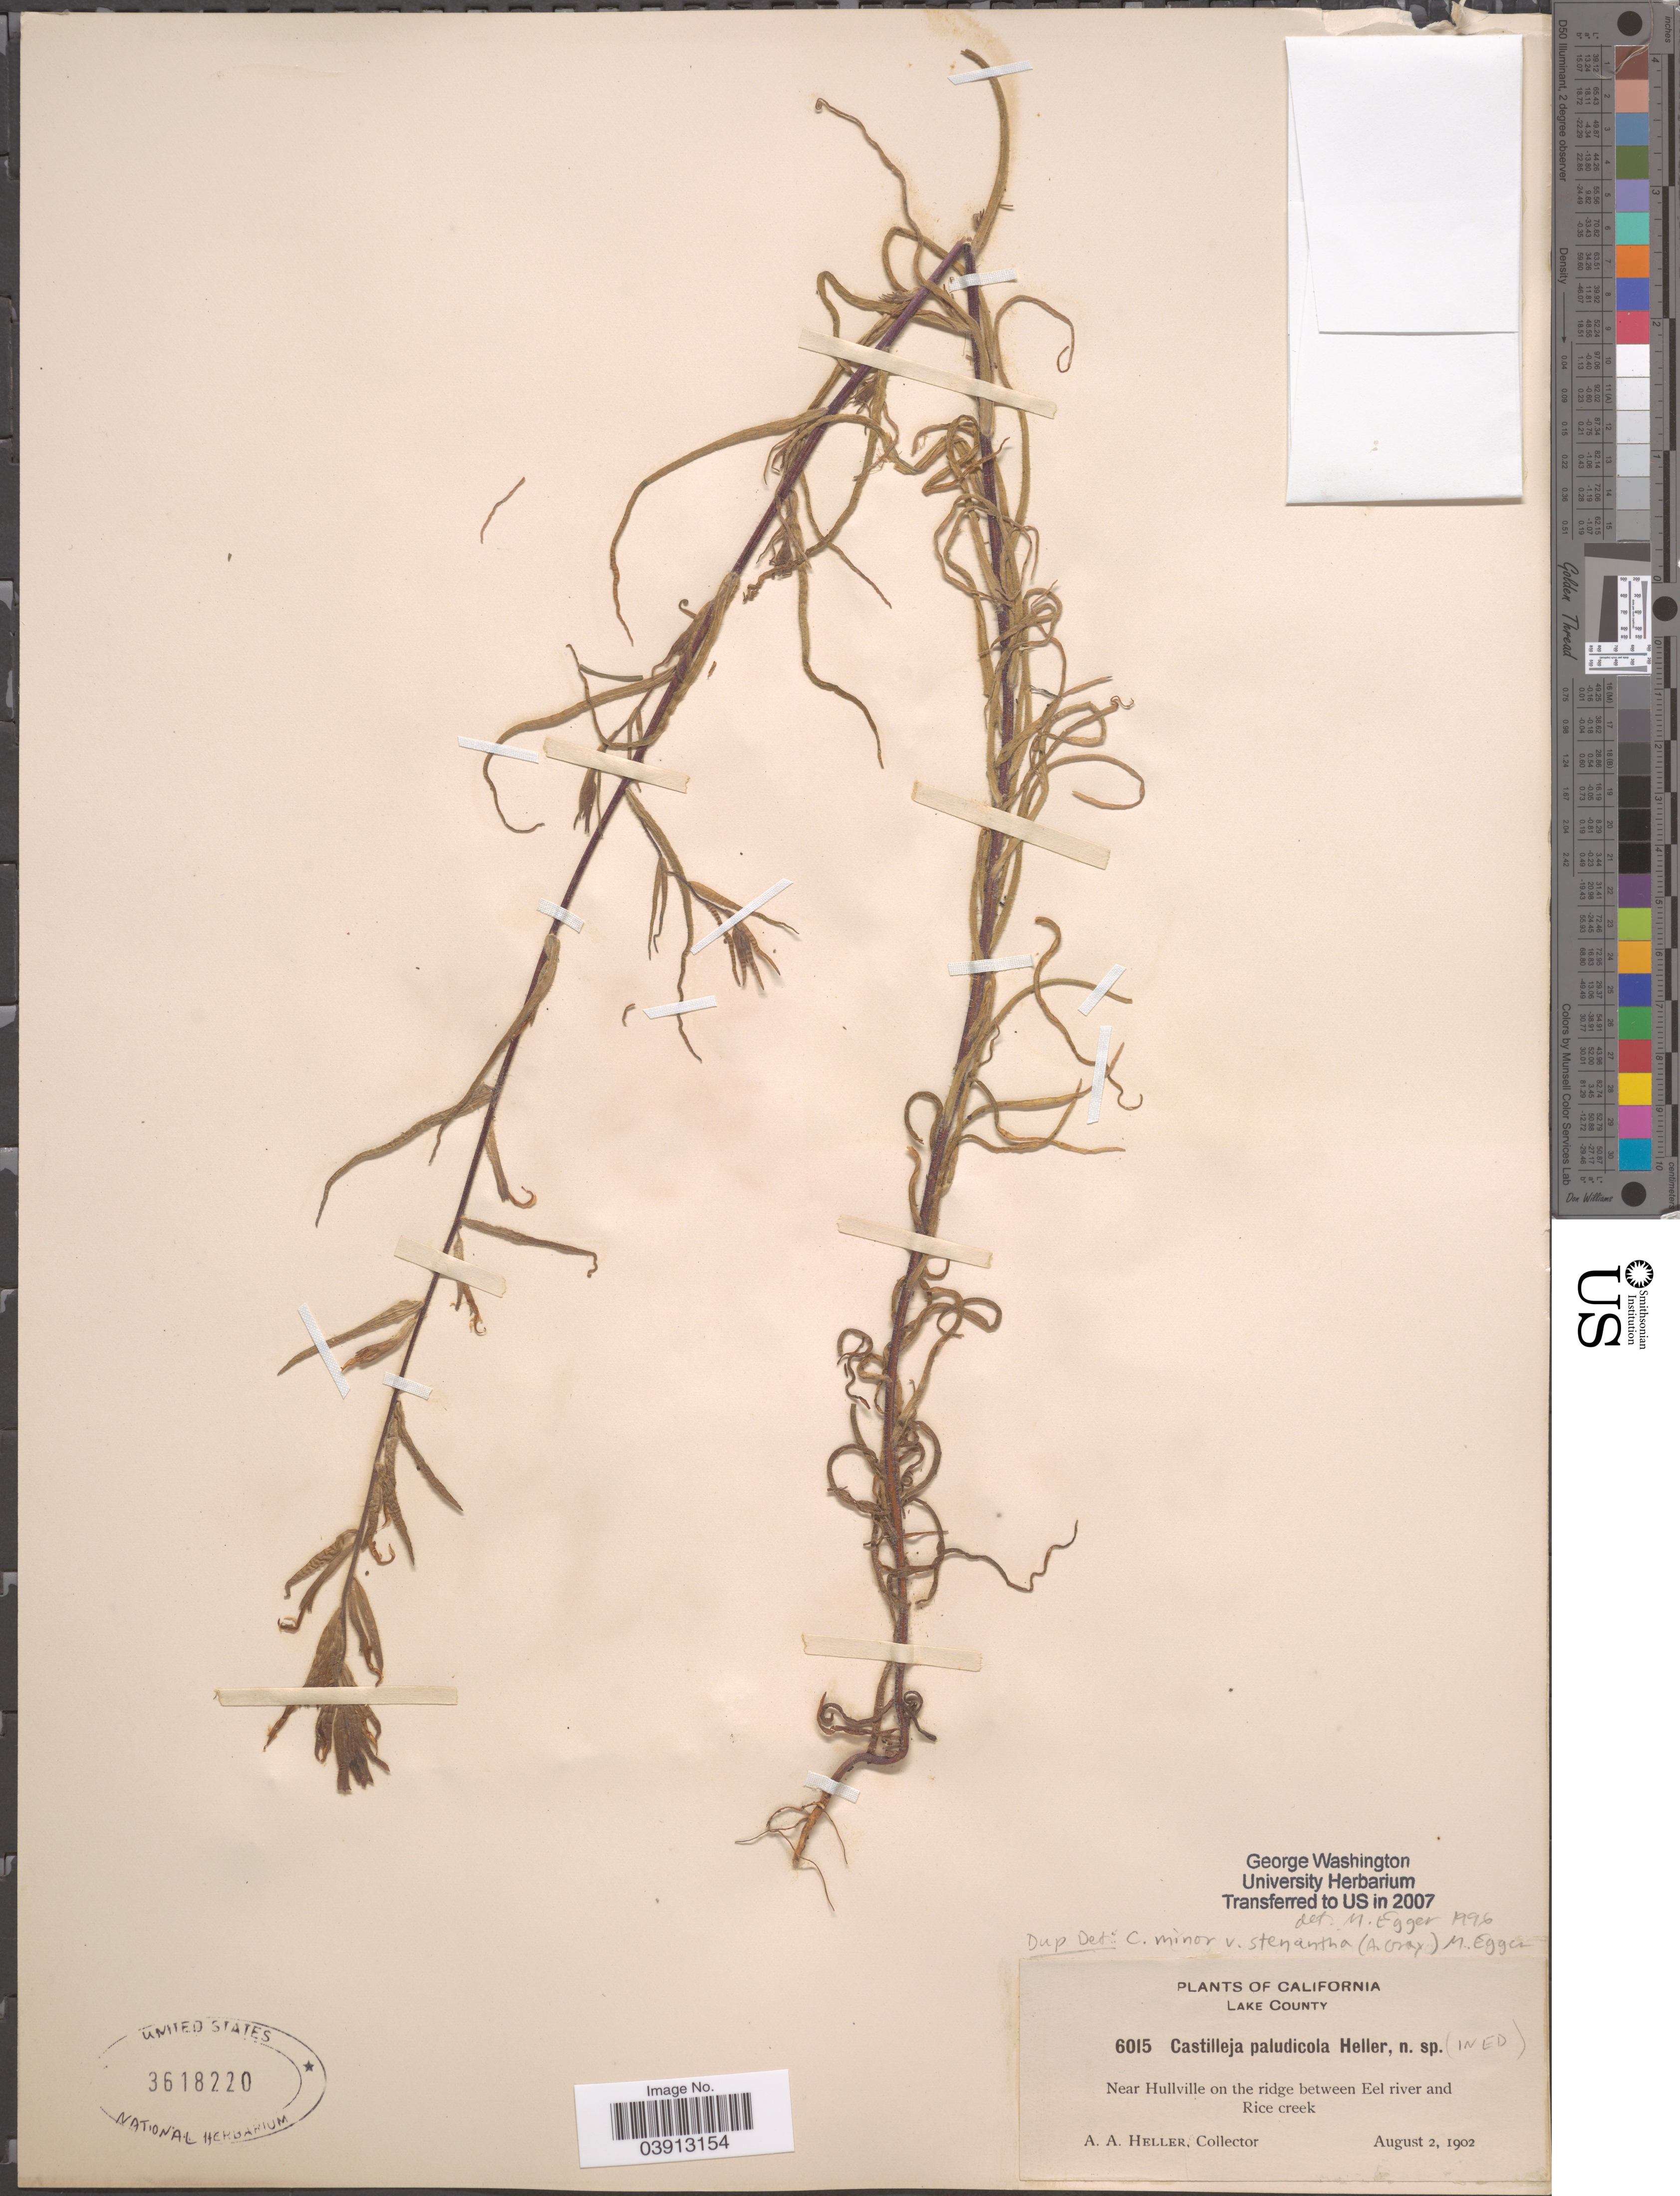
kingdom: Plantae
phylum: Tracheophyta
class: Magnoliopsida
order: Lamiales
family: Orobanchaceae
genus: Castilleja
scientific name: Castilleja minor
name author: A. Gray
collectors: A. A. Heller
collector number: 6015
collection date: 1902-08-02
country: United States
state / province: California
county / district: Lake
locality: Lake County. Near Hullville on the ridge between Eel river and Rice creek.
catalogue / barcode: US 3618220